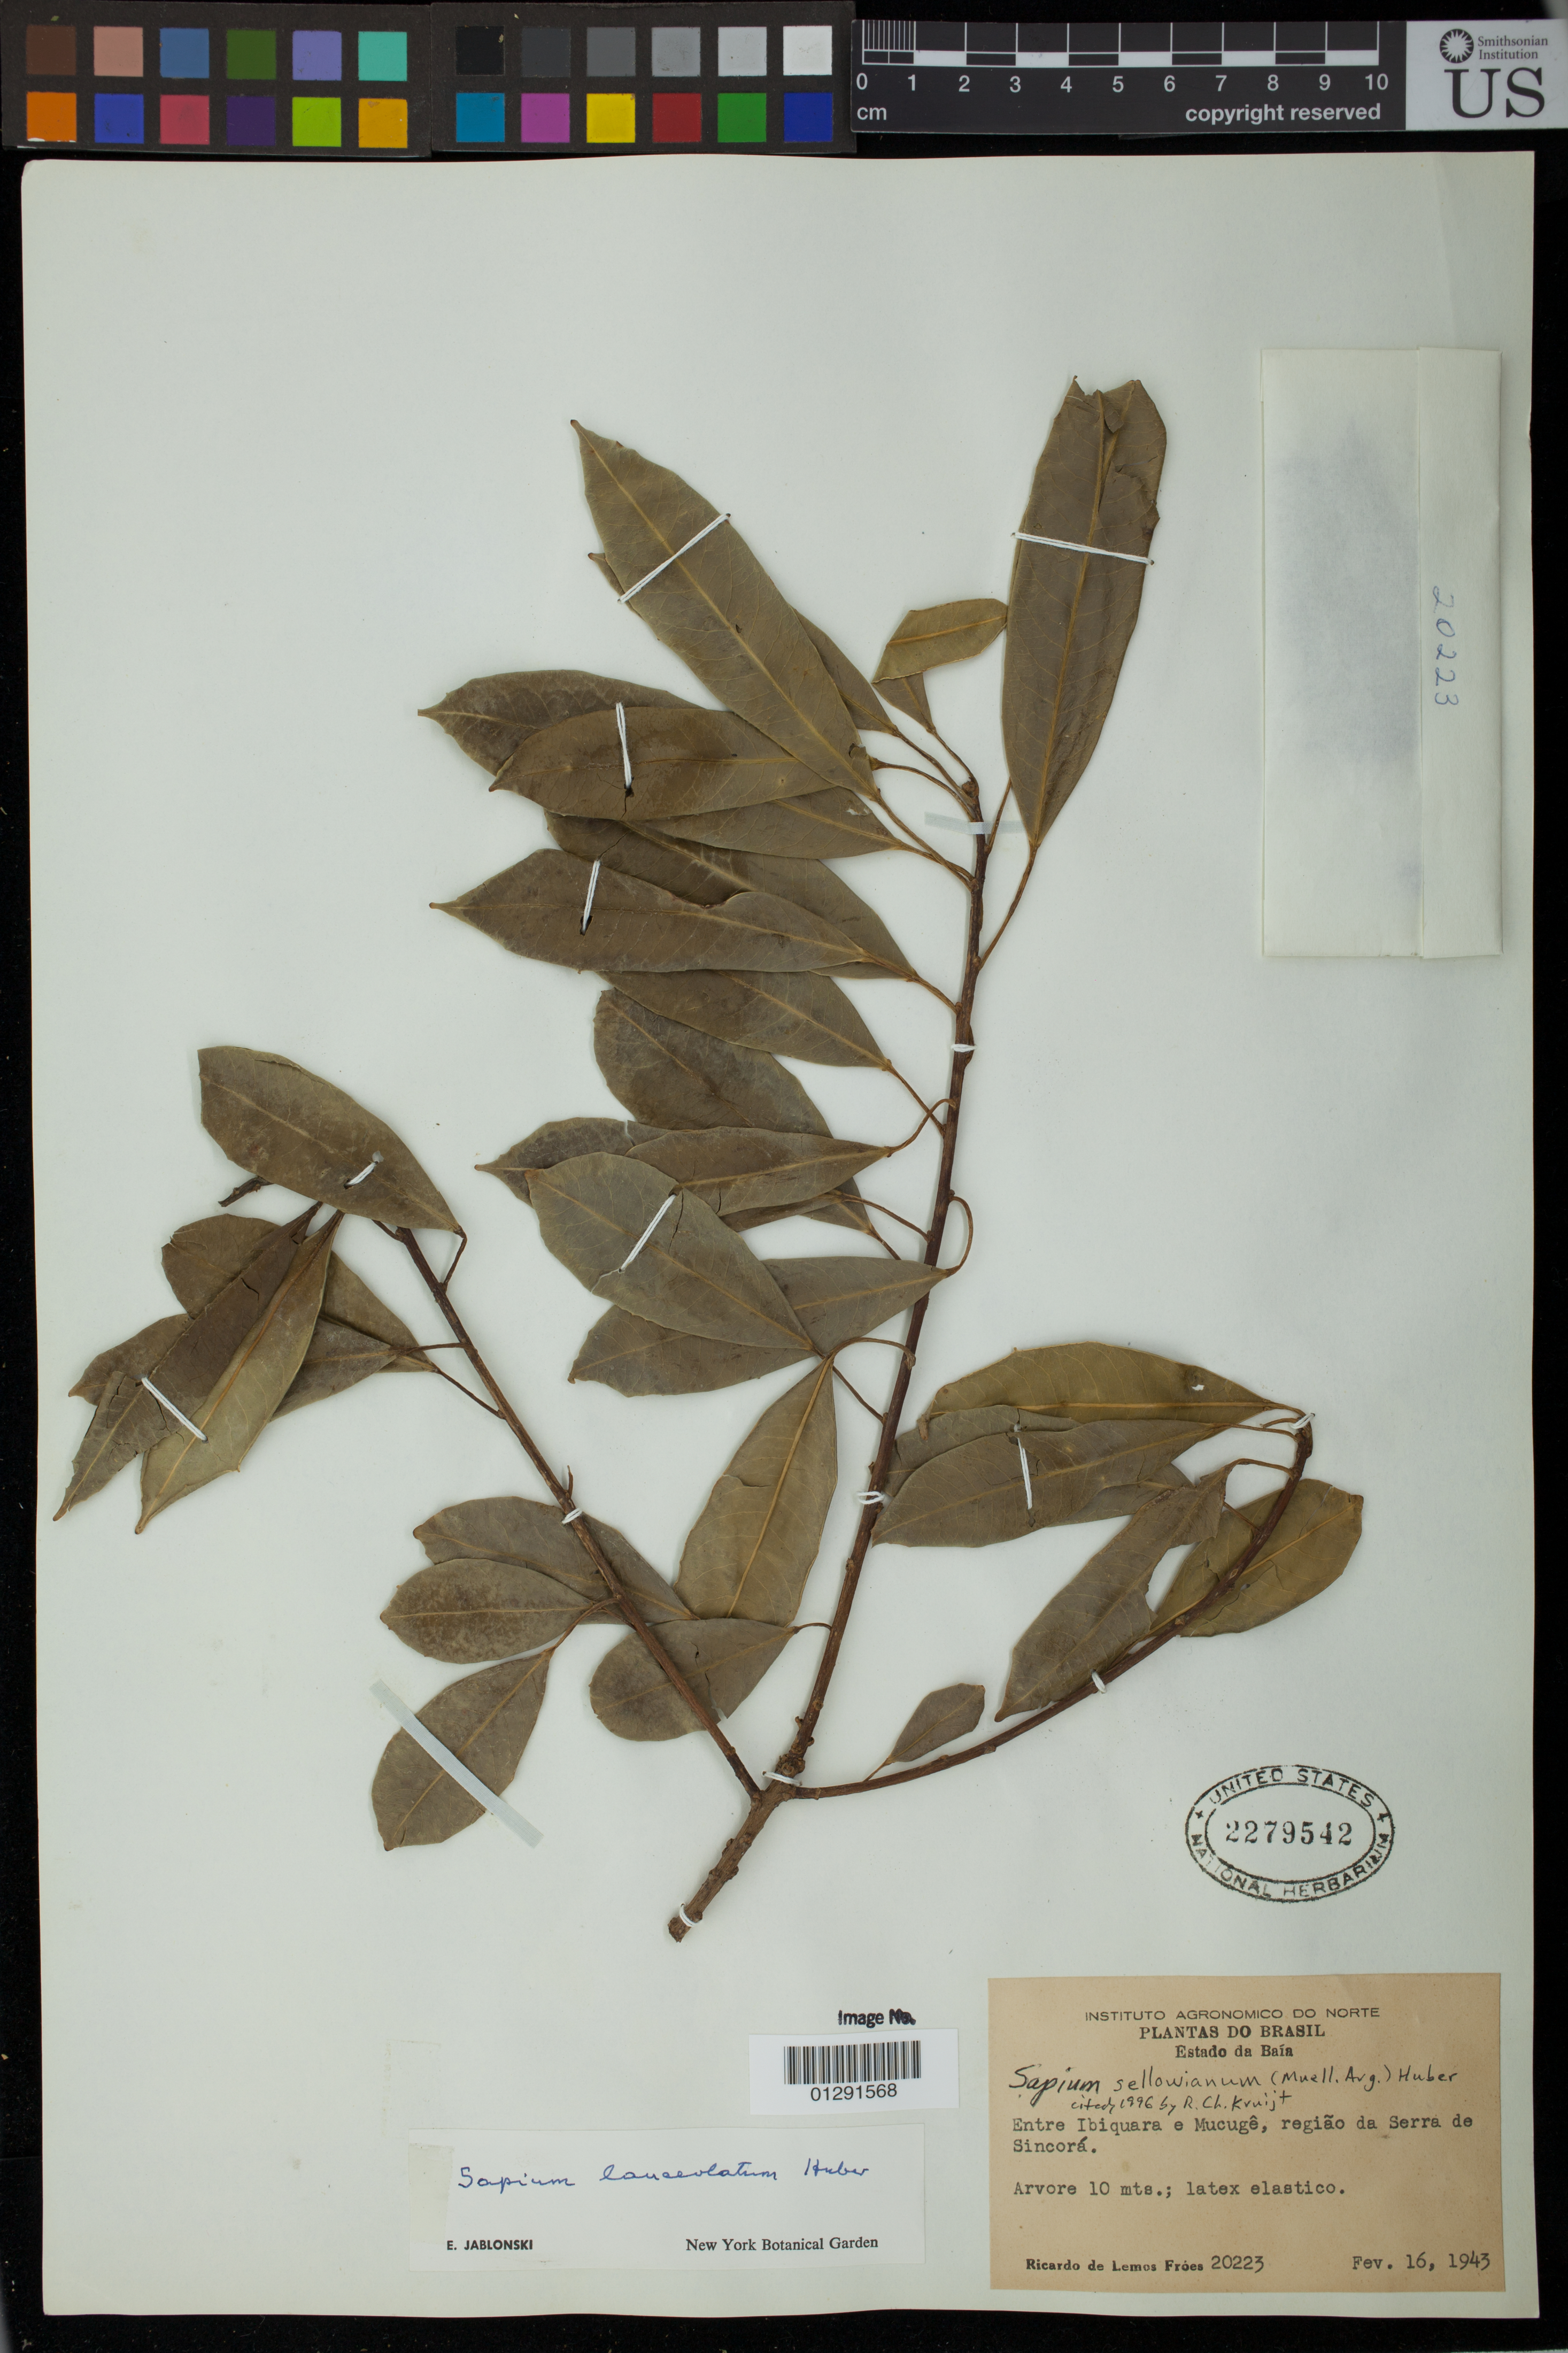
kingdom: Plantae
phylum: Tracheophyta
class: Magnoliopsida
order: Malpighiales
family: Euphorbiaceae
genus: Sapium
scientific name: Sapium sellowianum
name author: Huber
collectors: R. L. Fróes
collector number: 20223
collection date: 1943-02-16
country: Brazil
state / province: Bahia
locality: Entre Ibiquara e Mucuge, regiao da Serra do Sincora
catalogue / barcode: US 2279542